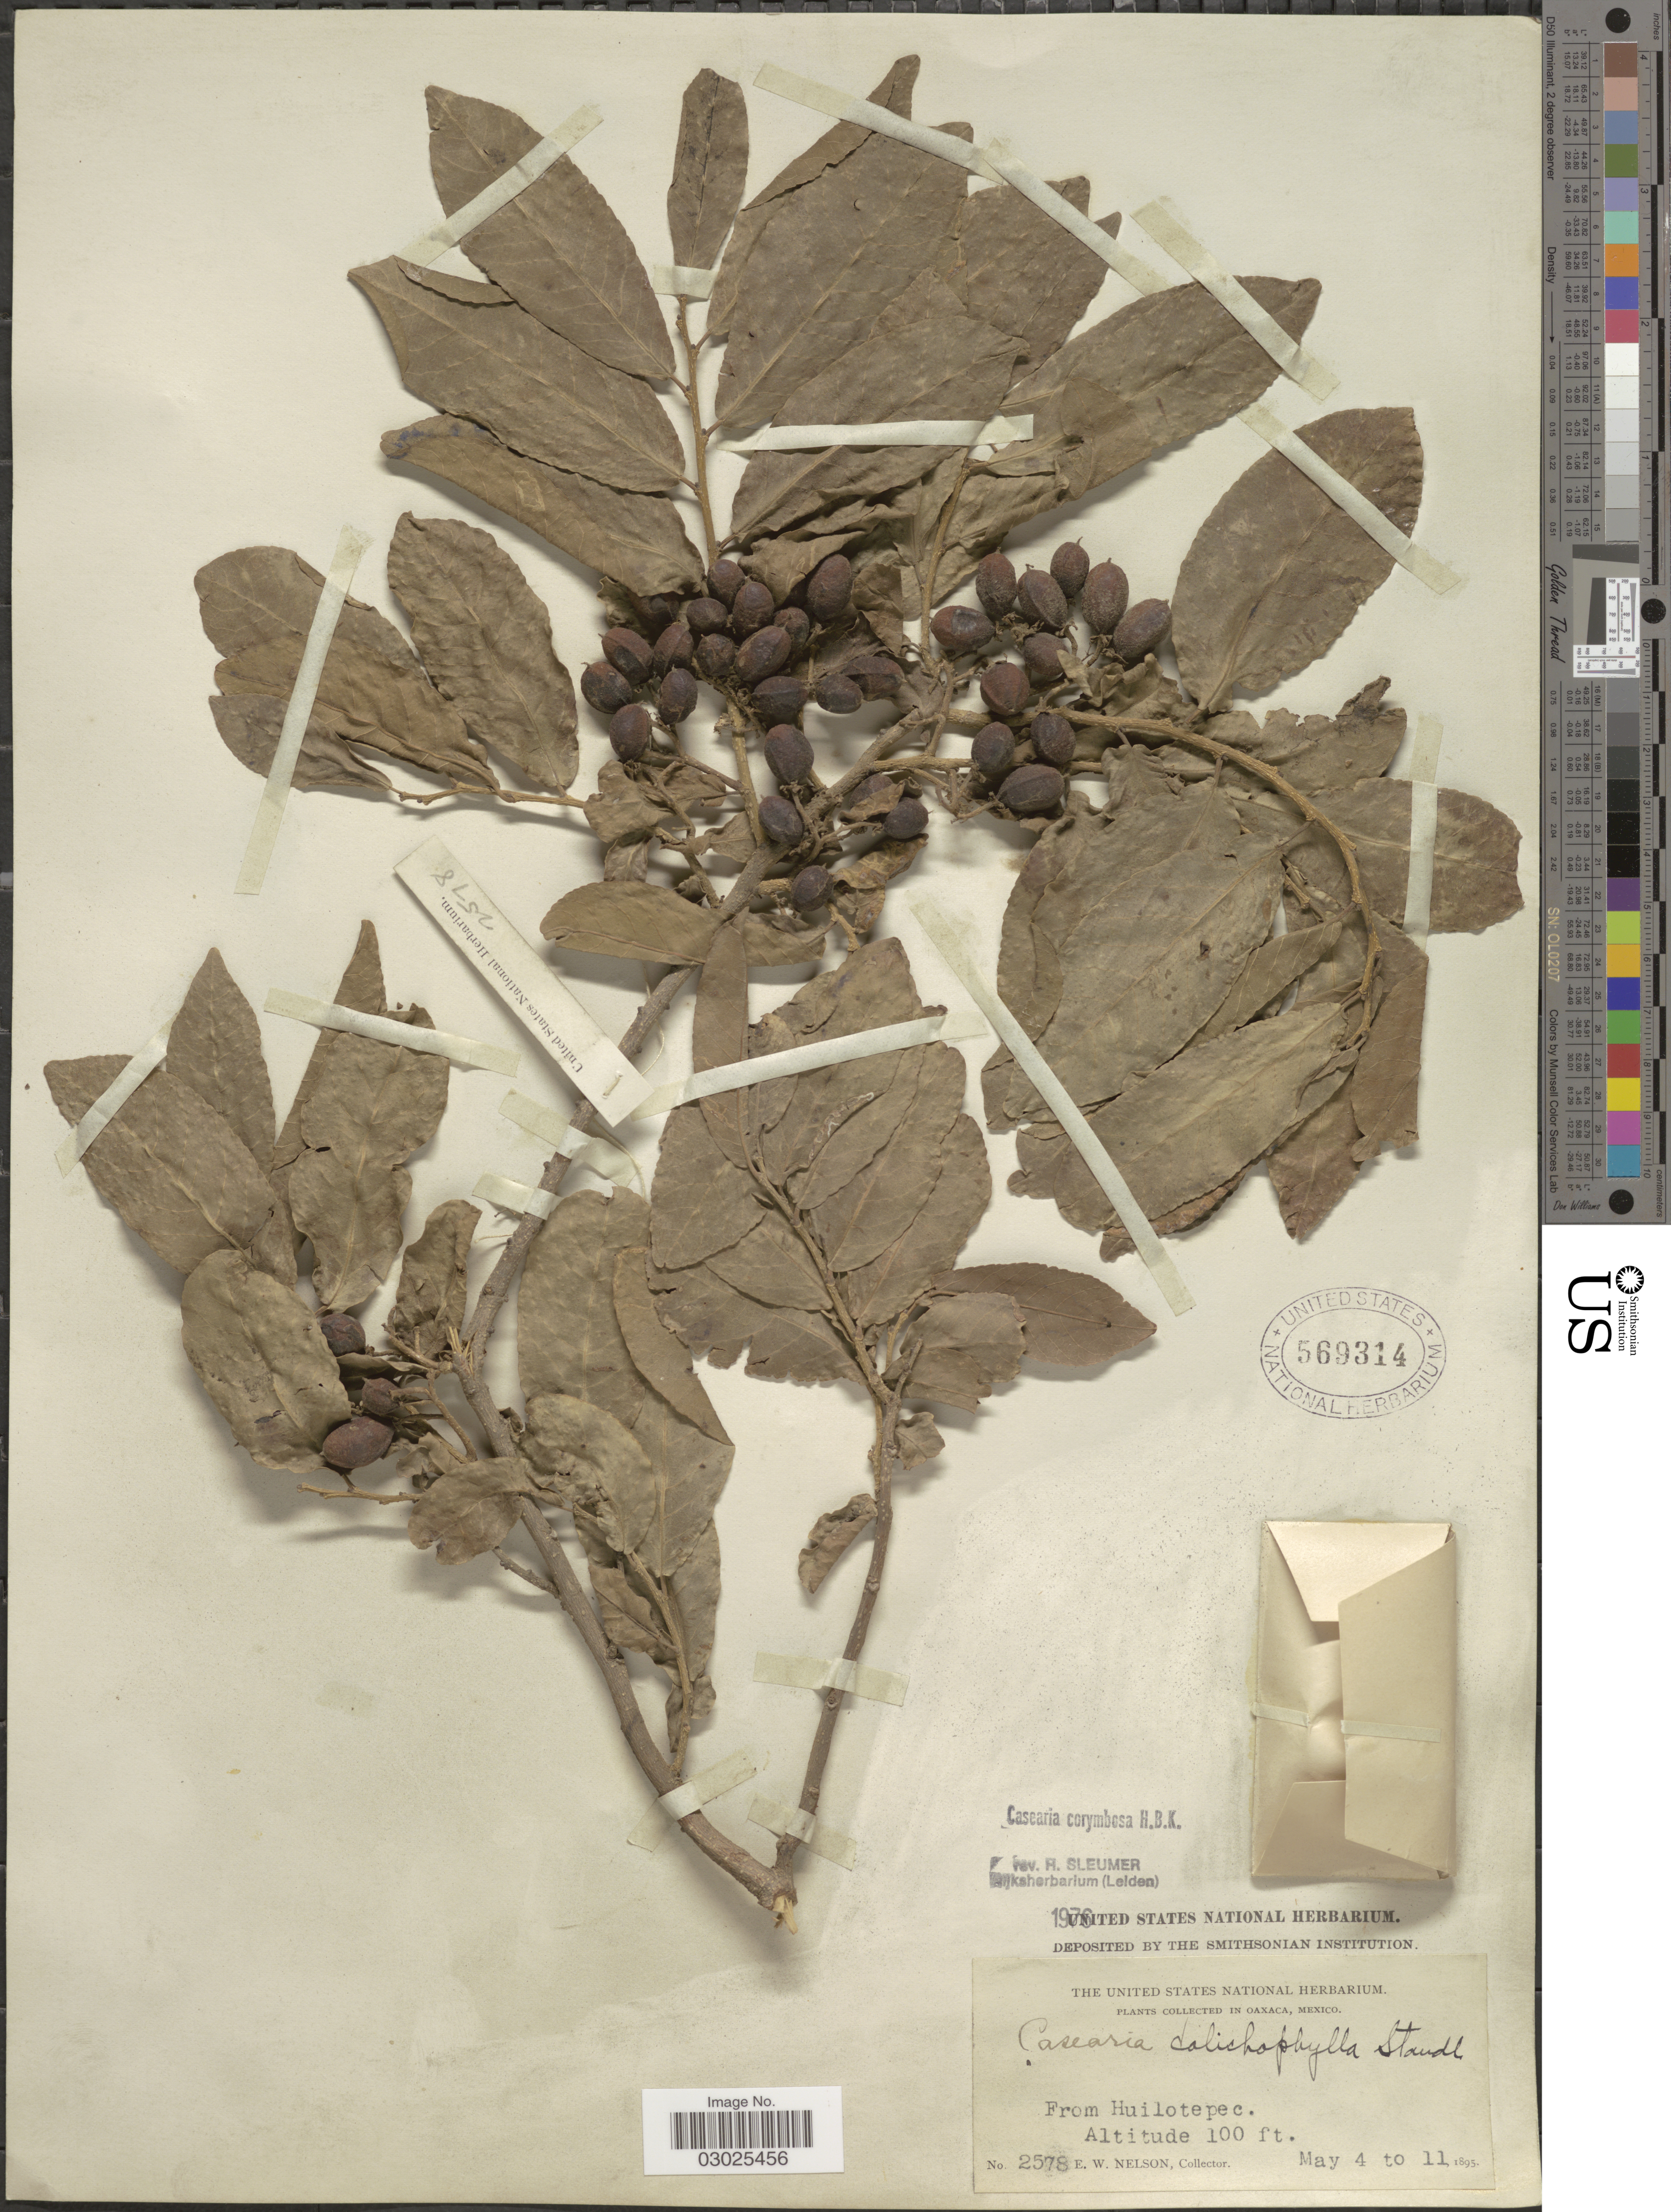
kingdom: Plantae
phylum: Tracheophyta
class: Magnoliopsida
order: Malpighiales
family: Salicaceae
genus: Casearia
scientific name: Casearia corymbosa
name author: Kunth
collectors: E. W. Nelson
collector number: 2578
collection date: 1895-05-04/1895-05-11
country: Mexico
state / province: Oaxaca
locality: From Huilotepec.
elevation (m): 30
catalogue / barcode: US 569314